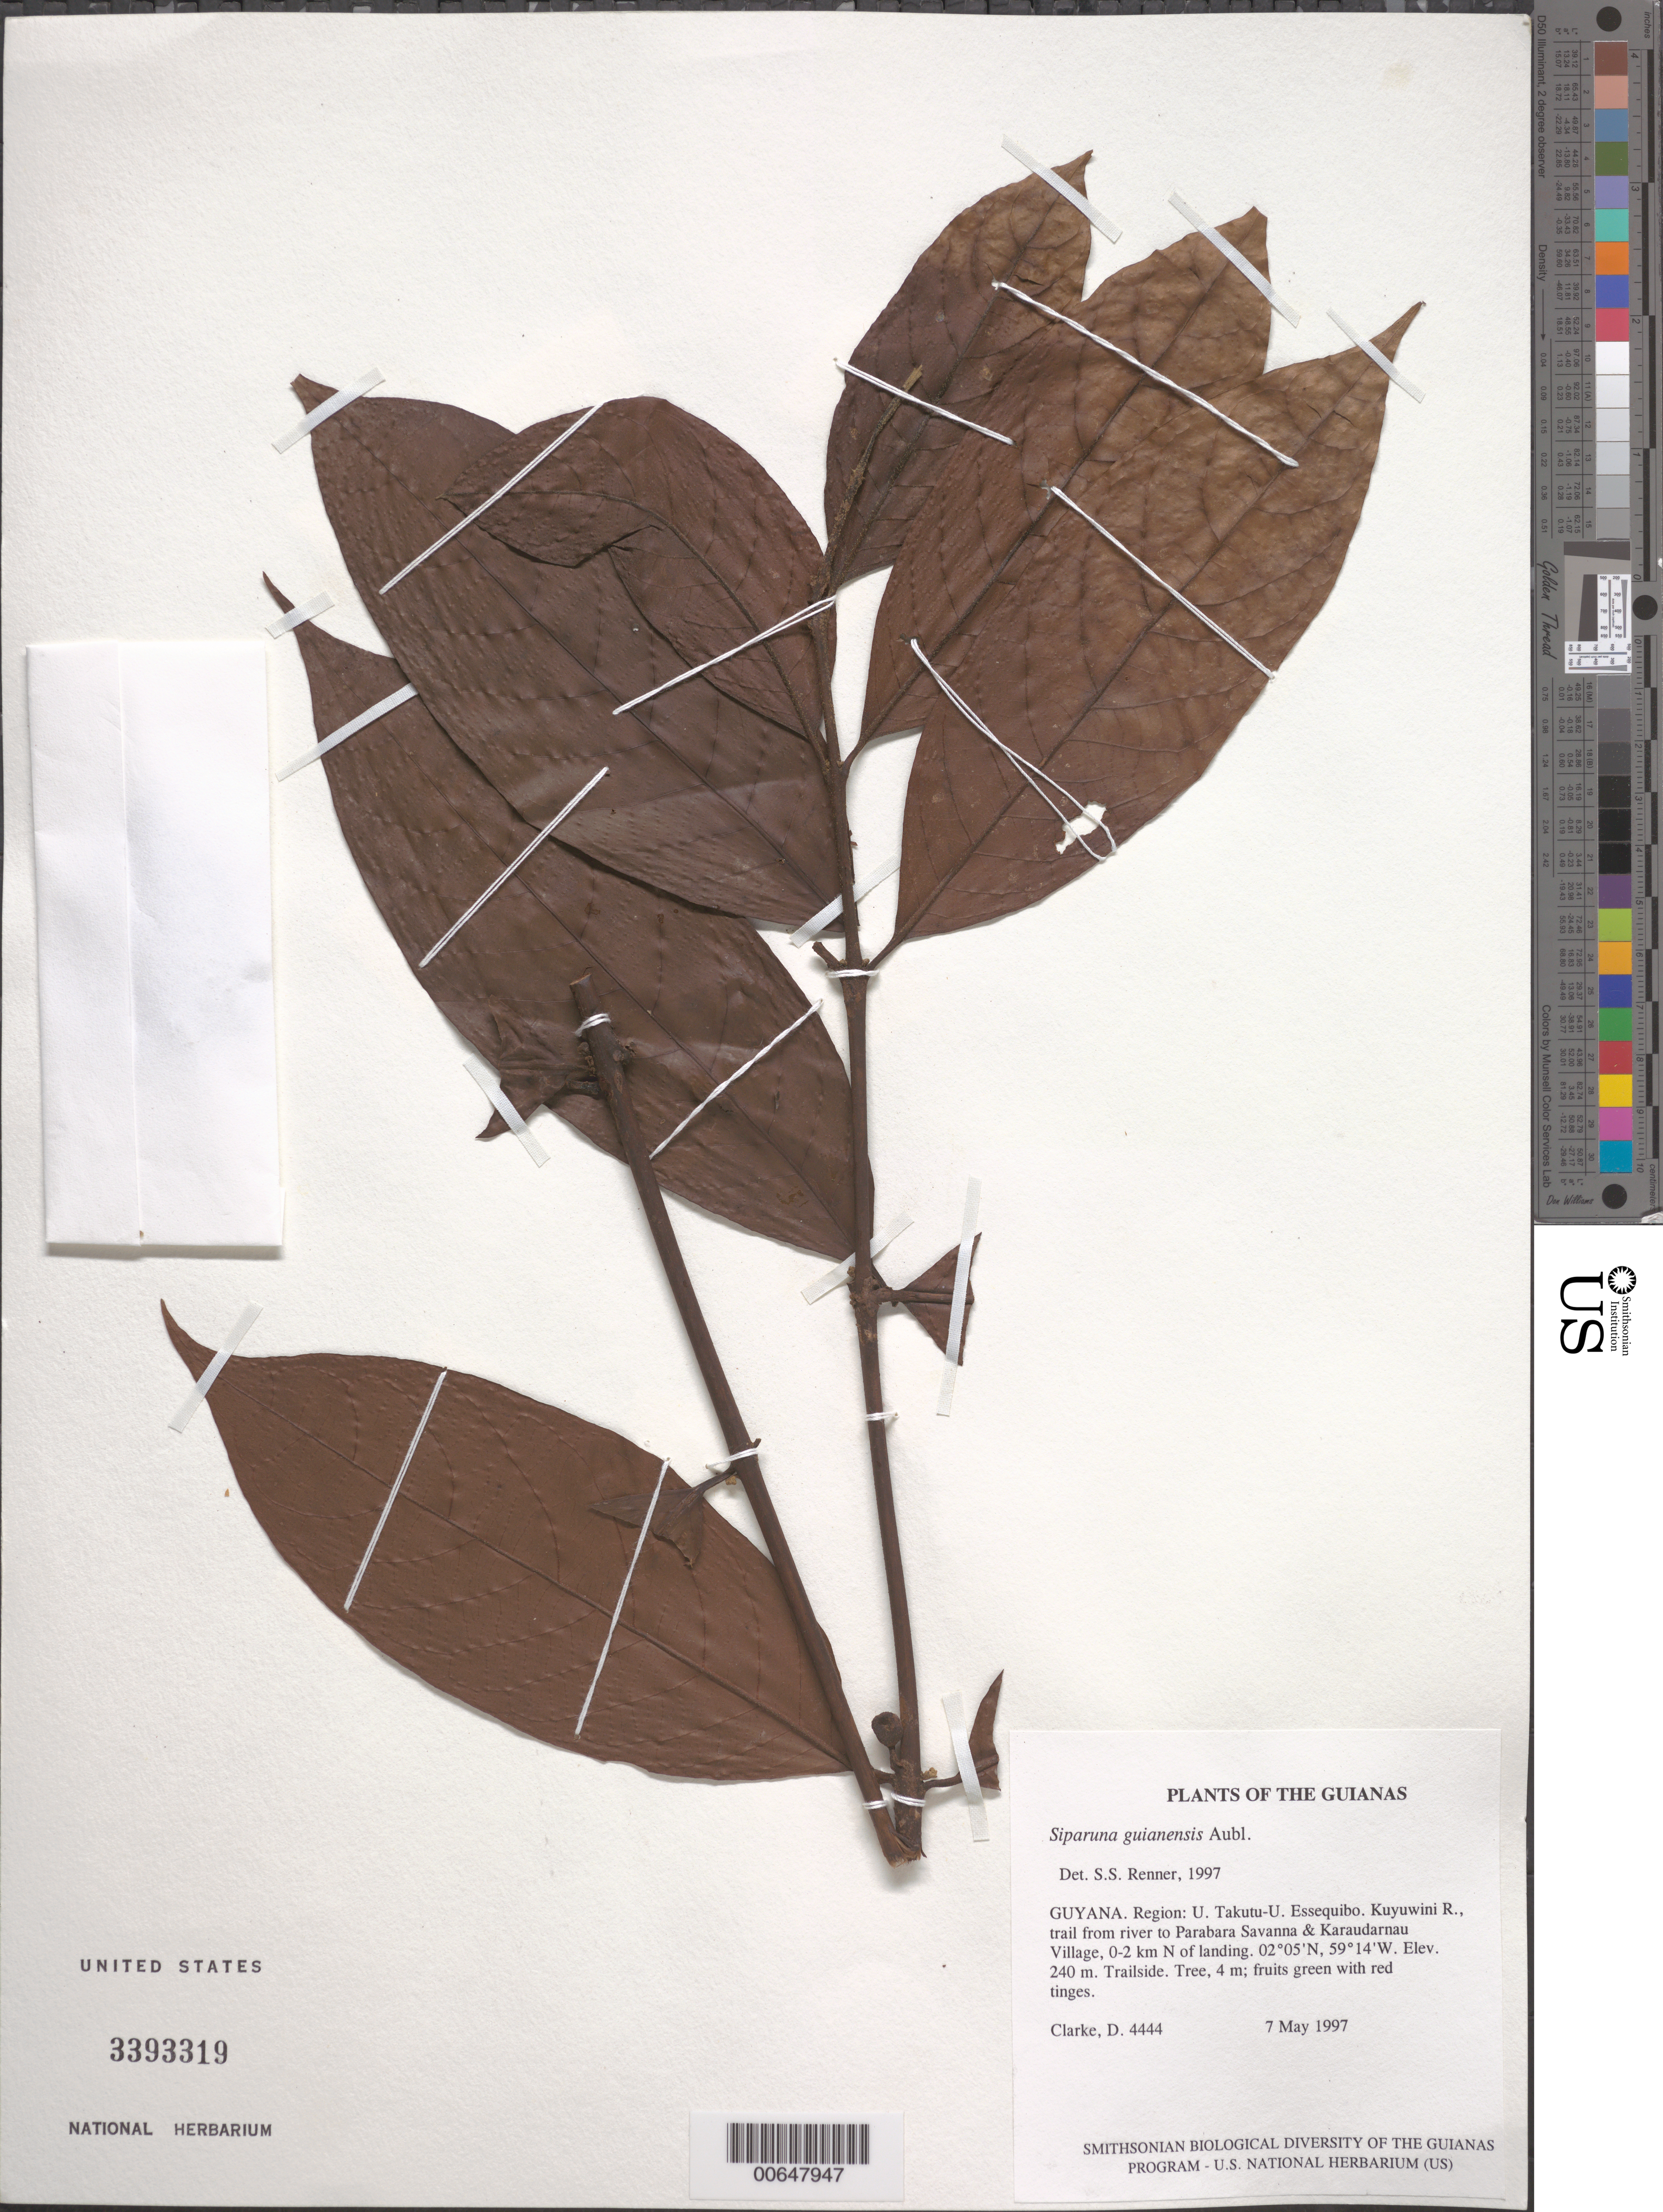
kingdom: Plantae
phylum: Tracheophyta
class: Magnoliopsida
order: Laurales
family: Siparunaceae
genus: Siparuna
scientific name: Siparuna guianensis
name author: Aubl.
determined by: Renner, S. S.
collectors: H. D. Clarke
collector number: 4444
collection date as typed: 7 May 1997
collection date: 1997-05-07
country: Guyana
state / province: U. Takutu-U. Essequibo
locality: Kuyuwini R., trail from river to Parabara Savanna & Karaudarnau Village, 0-2 km N of landing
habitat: Trailside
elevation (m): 240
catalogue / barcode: US 3393319